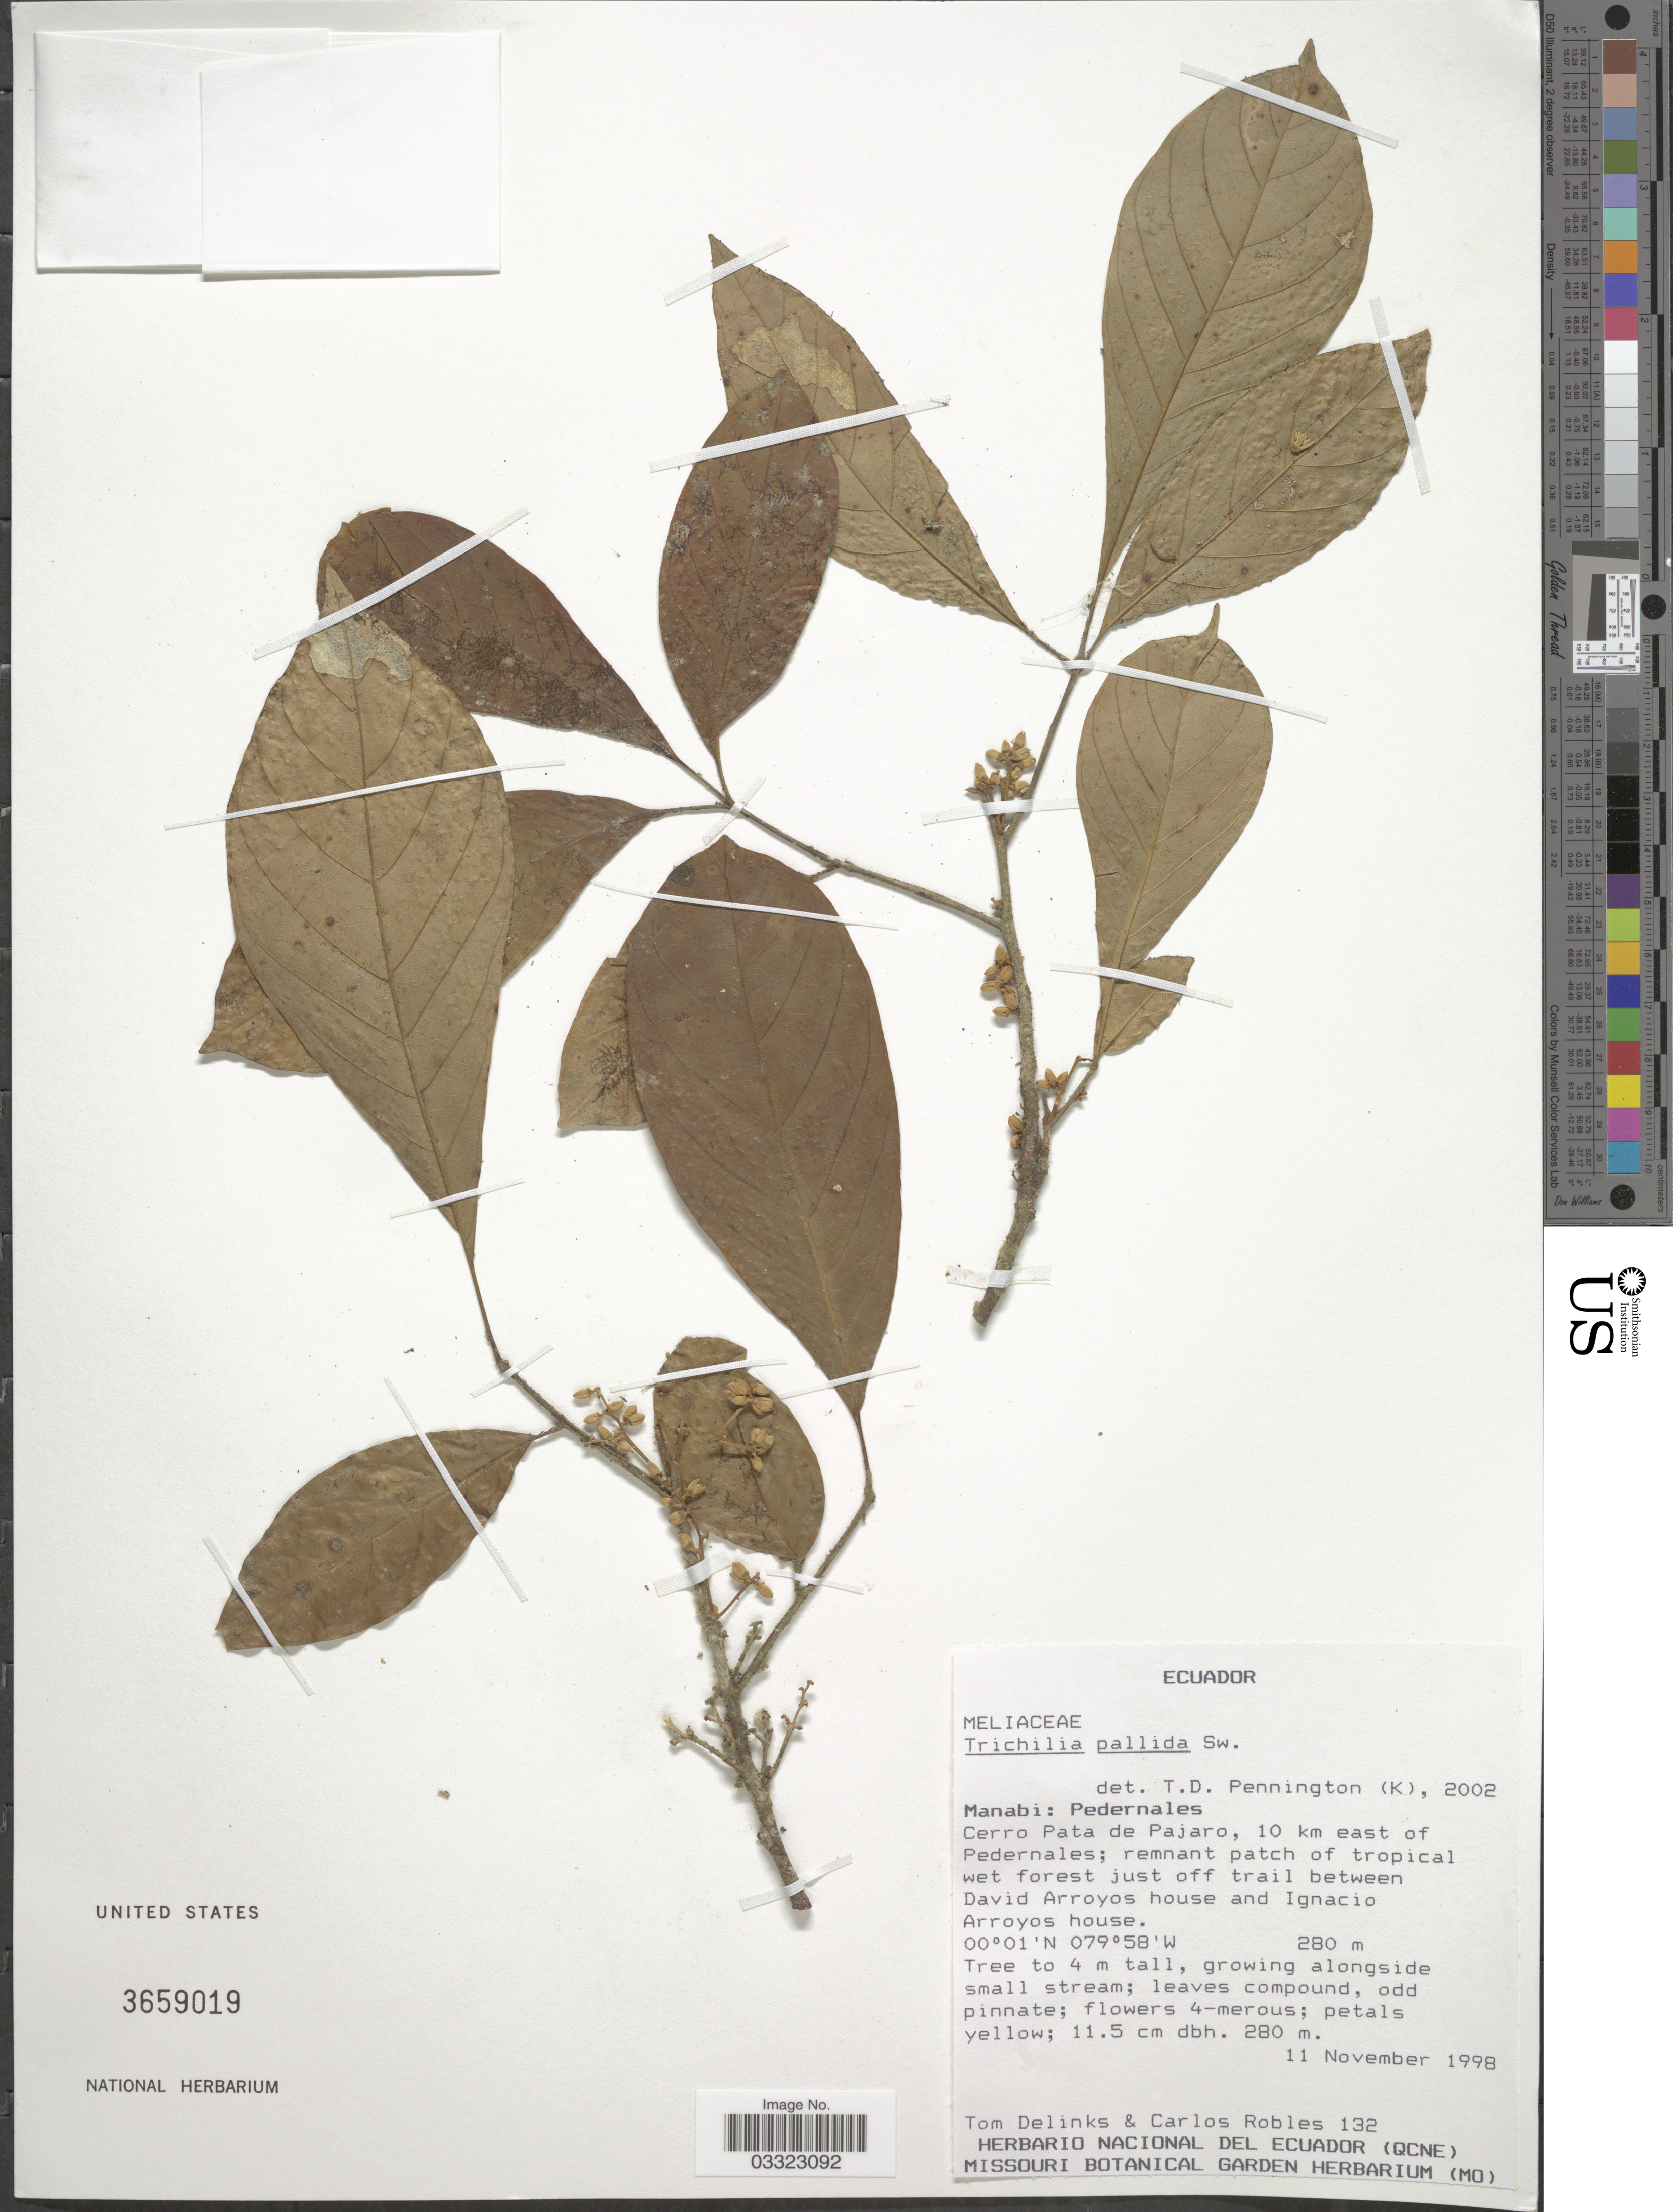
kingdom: Plantae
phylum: Tracheophyta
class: Magnoliopsida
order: Sapindales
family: Meliaceae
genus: Trichilia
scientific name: Trichilia pallida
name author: Sw.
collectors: T. Delinks & C. Robles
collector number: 132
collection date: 1998-11-11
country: Ecuador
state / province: Manabí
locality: Pedernales, Cerro Pata de Pajaro, 10 km east of Pedernales; remnant patch of tropical wet forest just off trail between David Arroyos house and Ignacio Arroyos house.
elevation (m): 280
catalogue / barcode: US 3659019